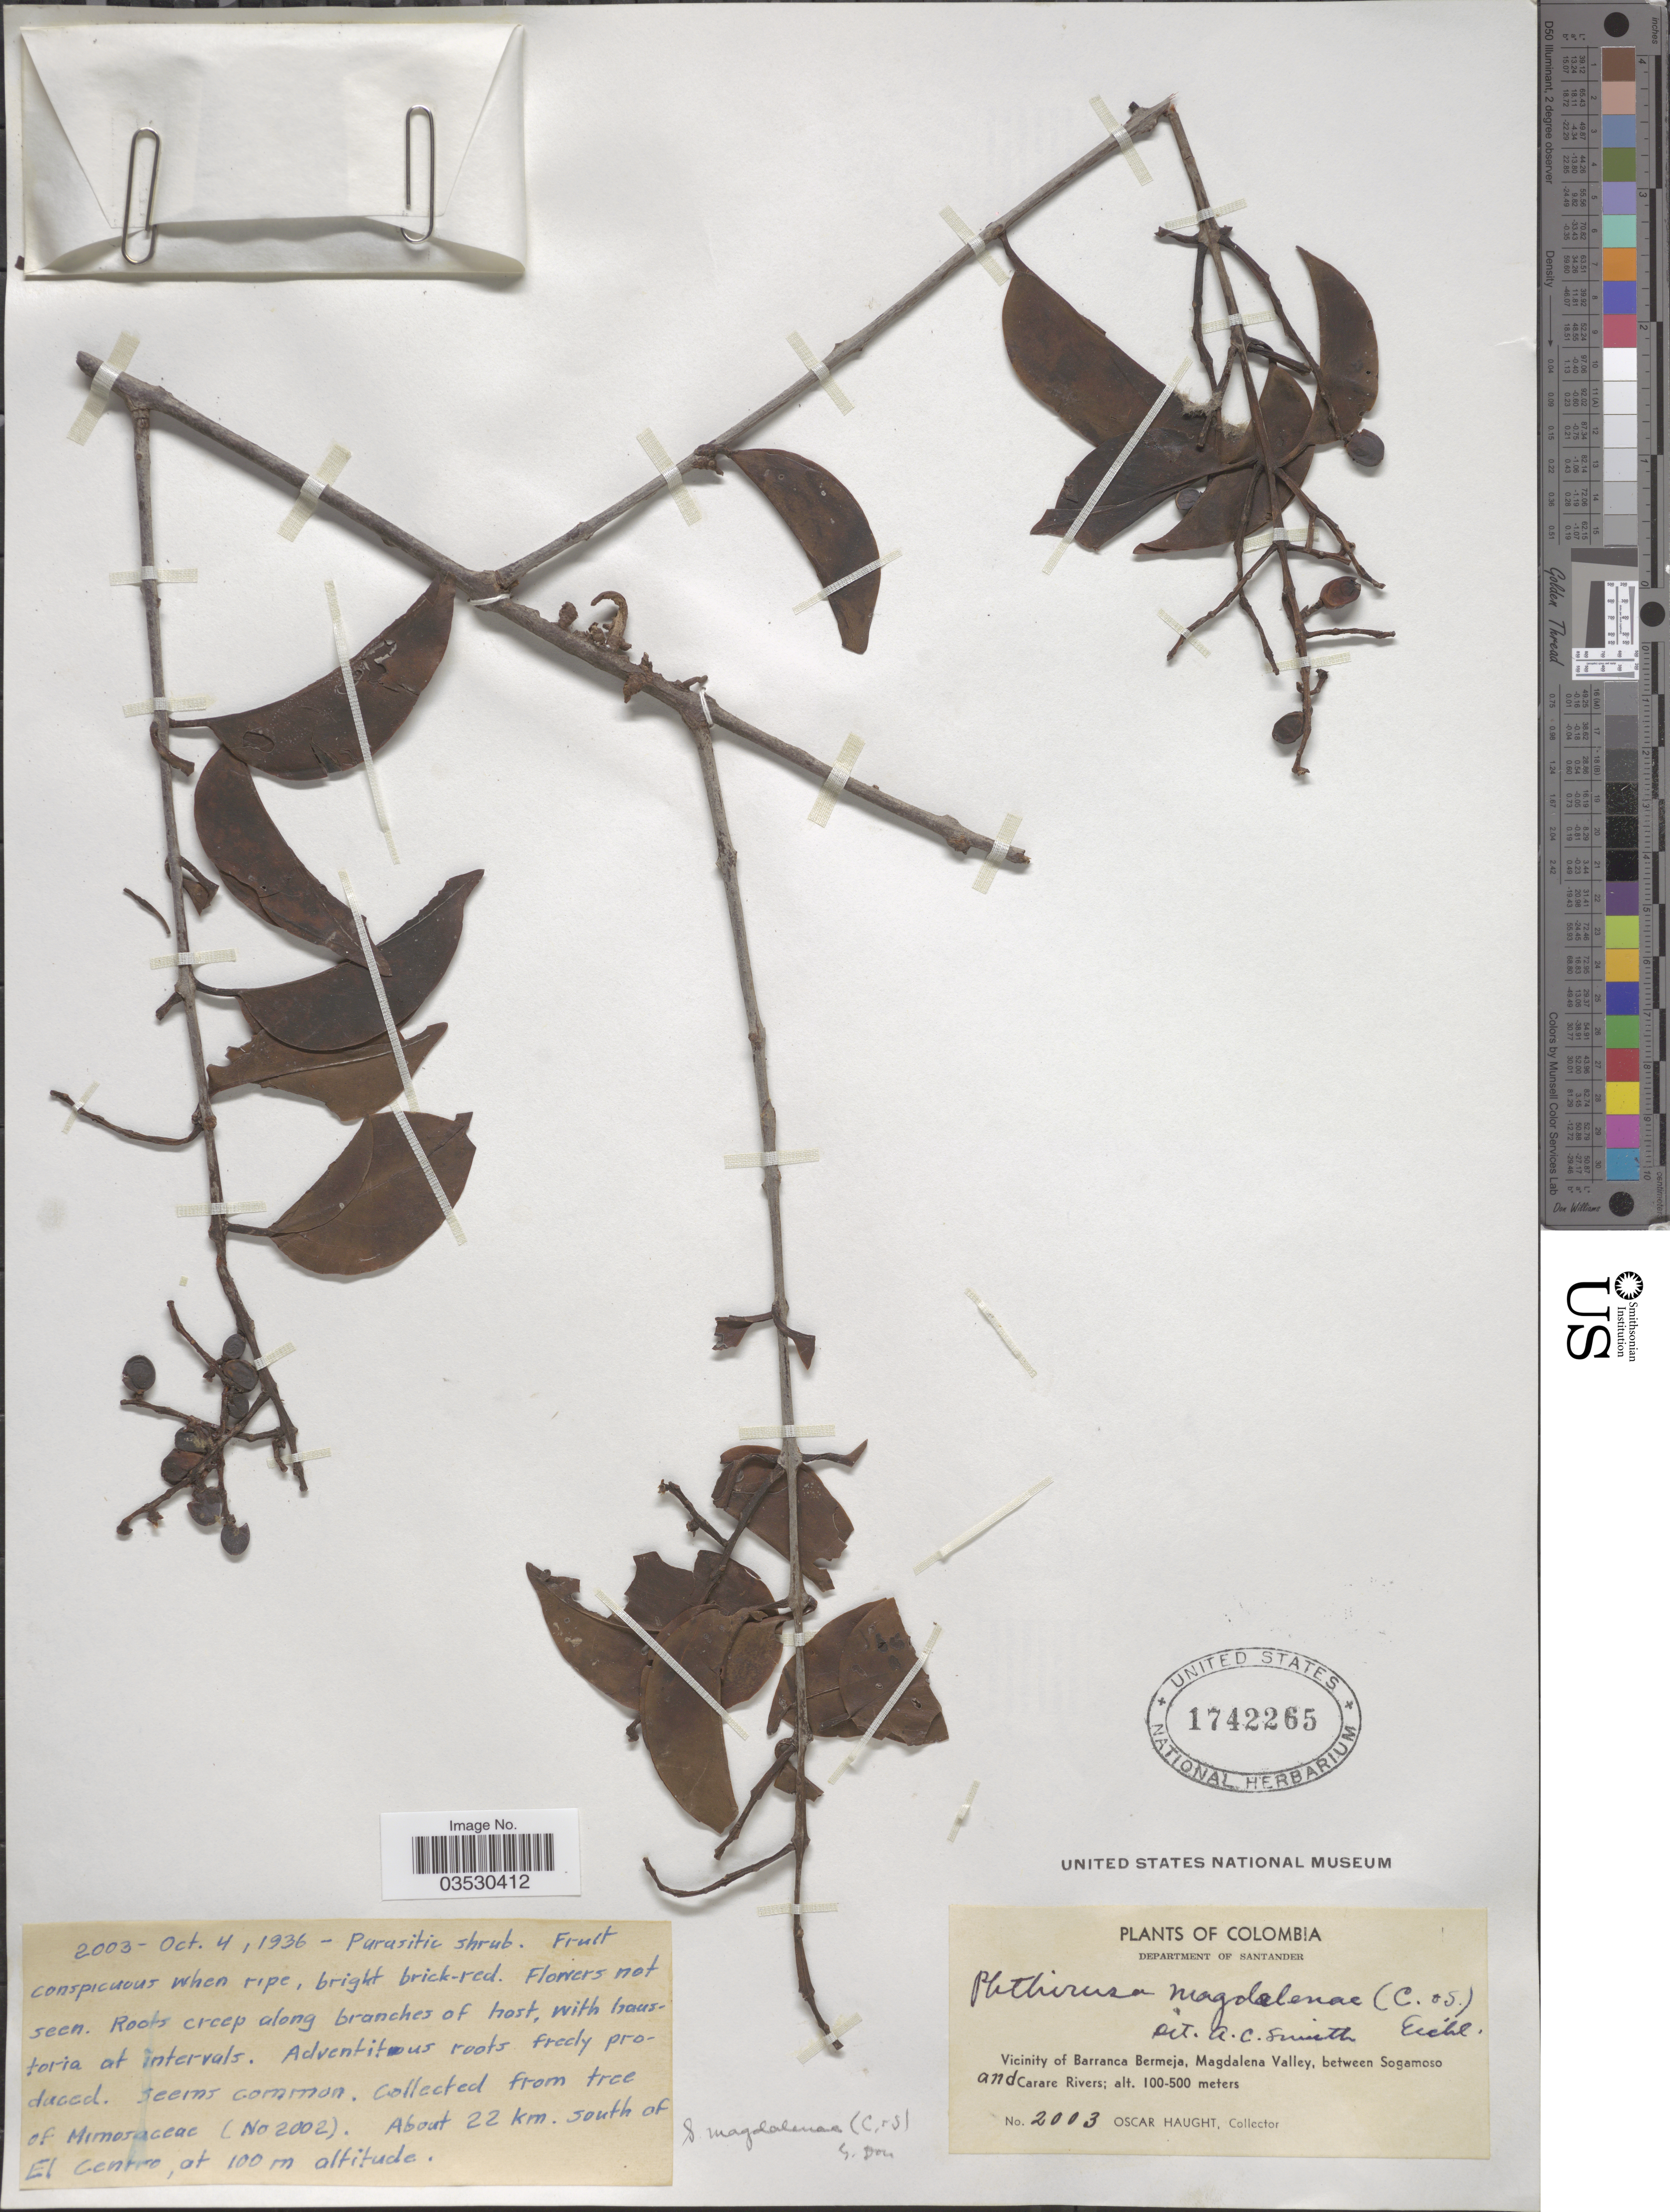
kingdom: Plantae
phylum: Tracheophyta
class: Magnoliopsida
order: Santalales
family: Loranthaceae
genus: Struthanthus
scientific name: Struthanthus magdalenae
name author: (Cham. & Schltdl.) G. Don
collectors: O. L. Haught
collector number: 2003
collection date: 1936-10-04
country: Colombia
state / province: Santander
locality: About 22 km. south of El Centro. Department of Santander. Vicinity of Barranca Bermeja, Magdalena Valley, between Sogamosos and Carare Rivers.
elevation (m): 100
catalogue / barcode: US 1742265